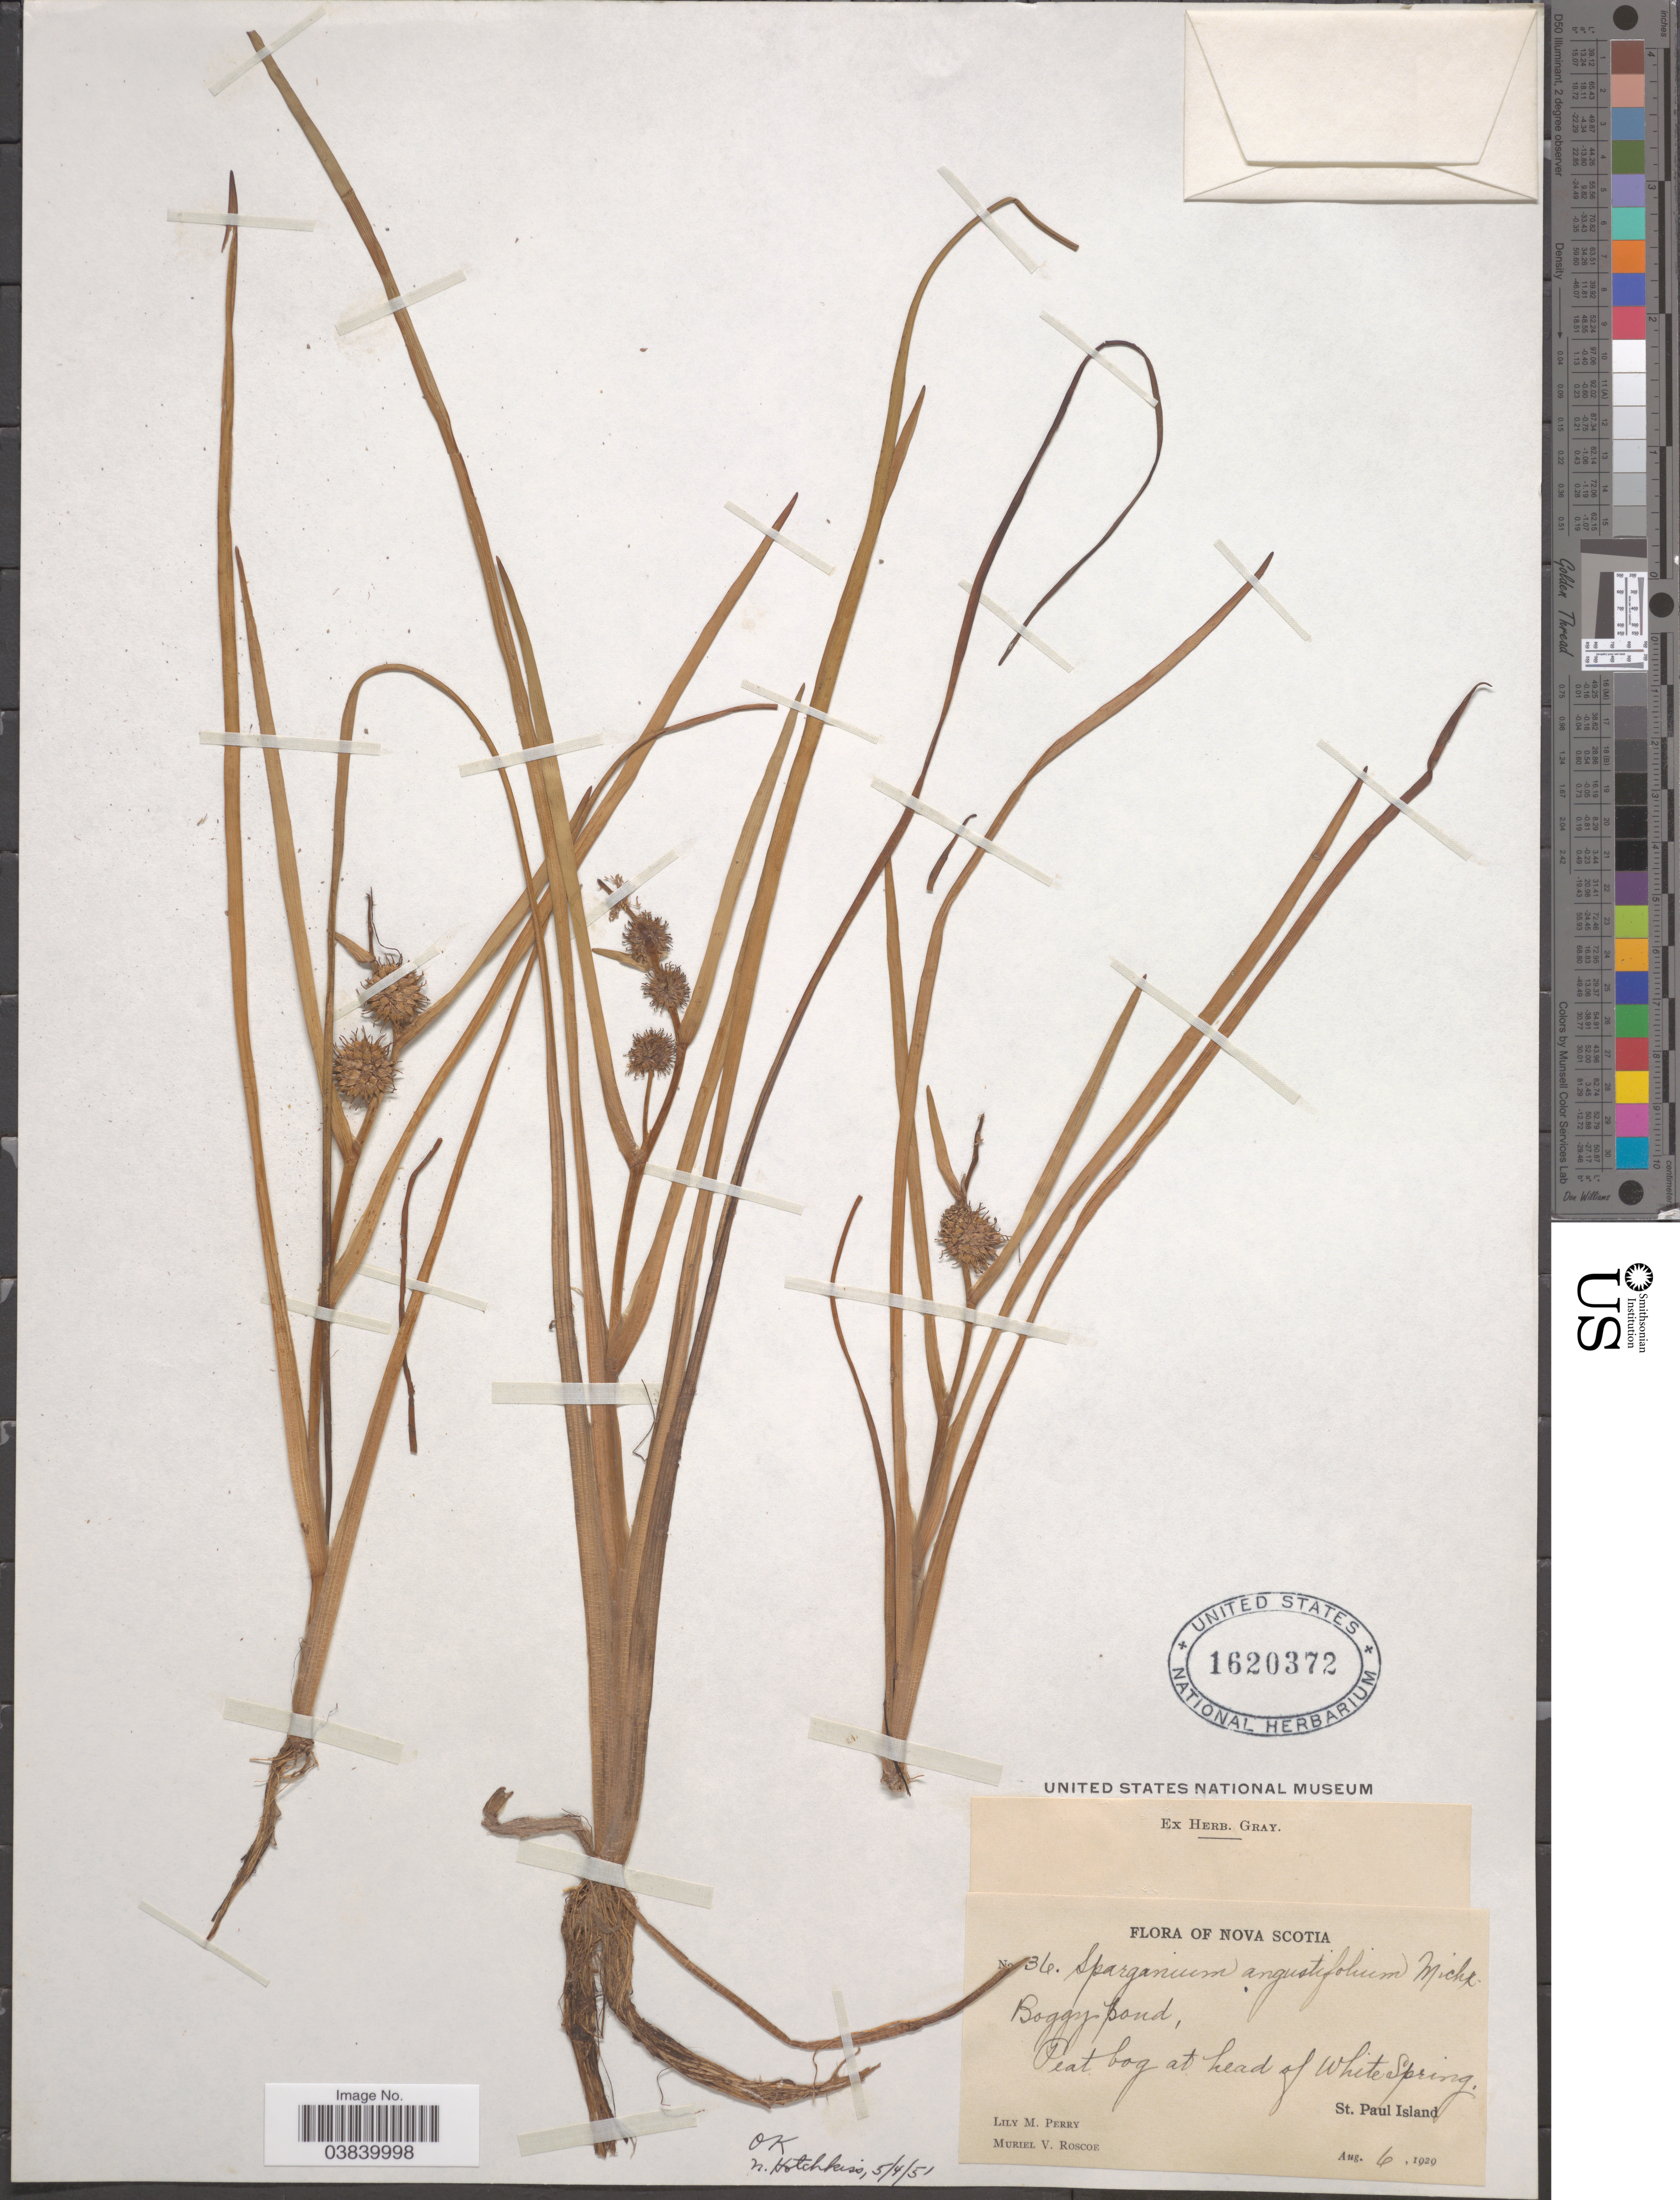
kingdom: Plantae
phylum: Tracheophyta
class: Liliopsida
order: Poales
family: Typhaceae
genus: Sparganium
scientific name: Sparganium angustifolium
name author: Michx.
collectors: L. M. Perry & M. Roscoe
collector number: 36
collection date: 1929-08-06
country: Canada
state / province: Nova Scotia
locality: Boggy pond, Peat bog at head of White Spring. St. Paul Island.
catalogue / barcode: US 1620372